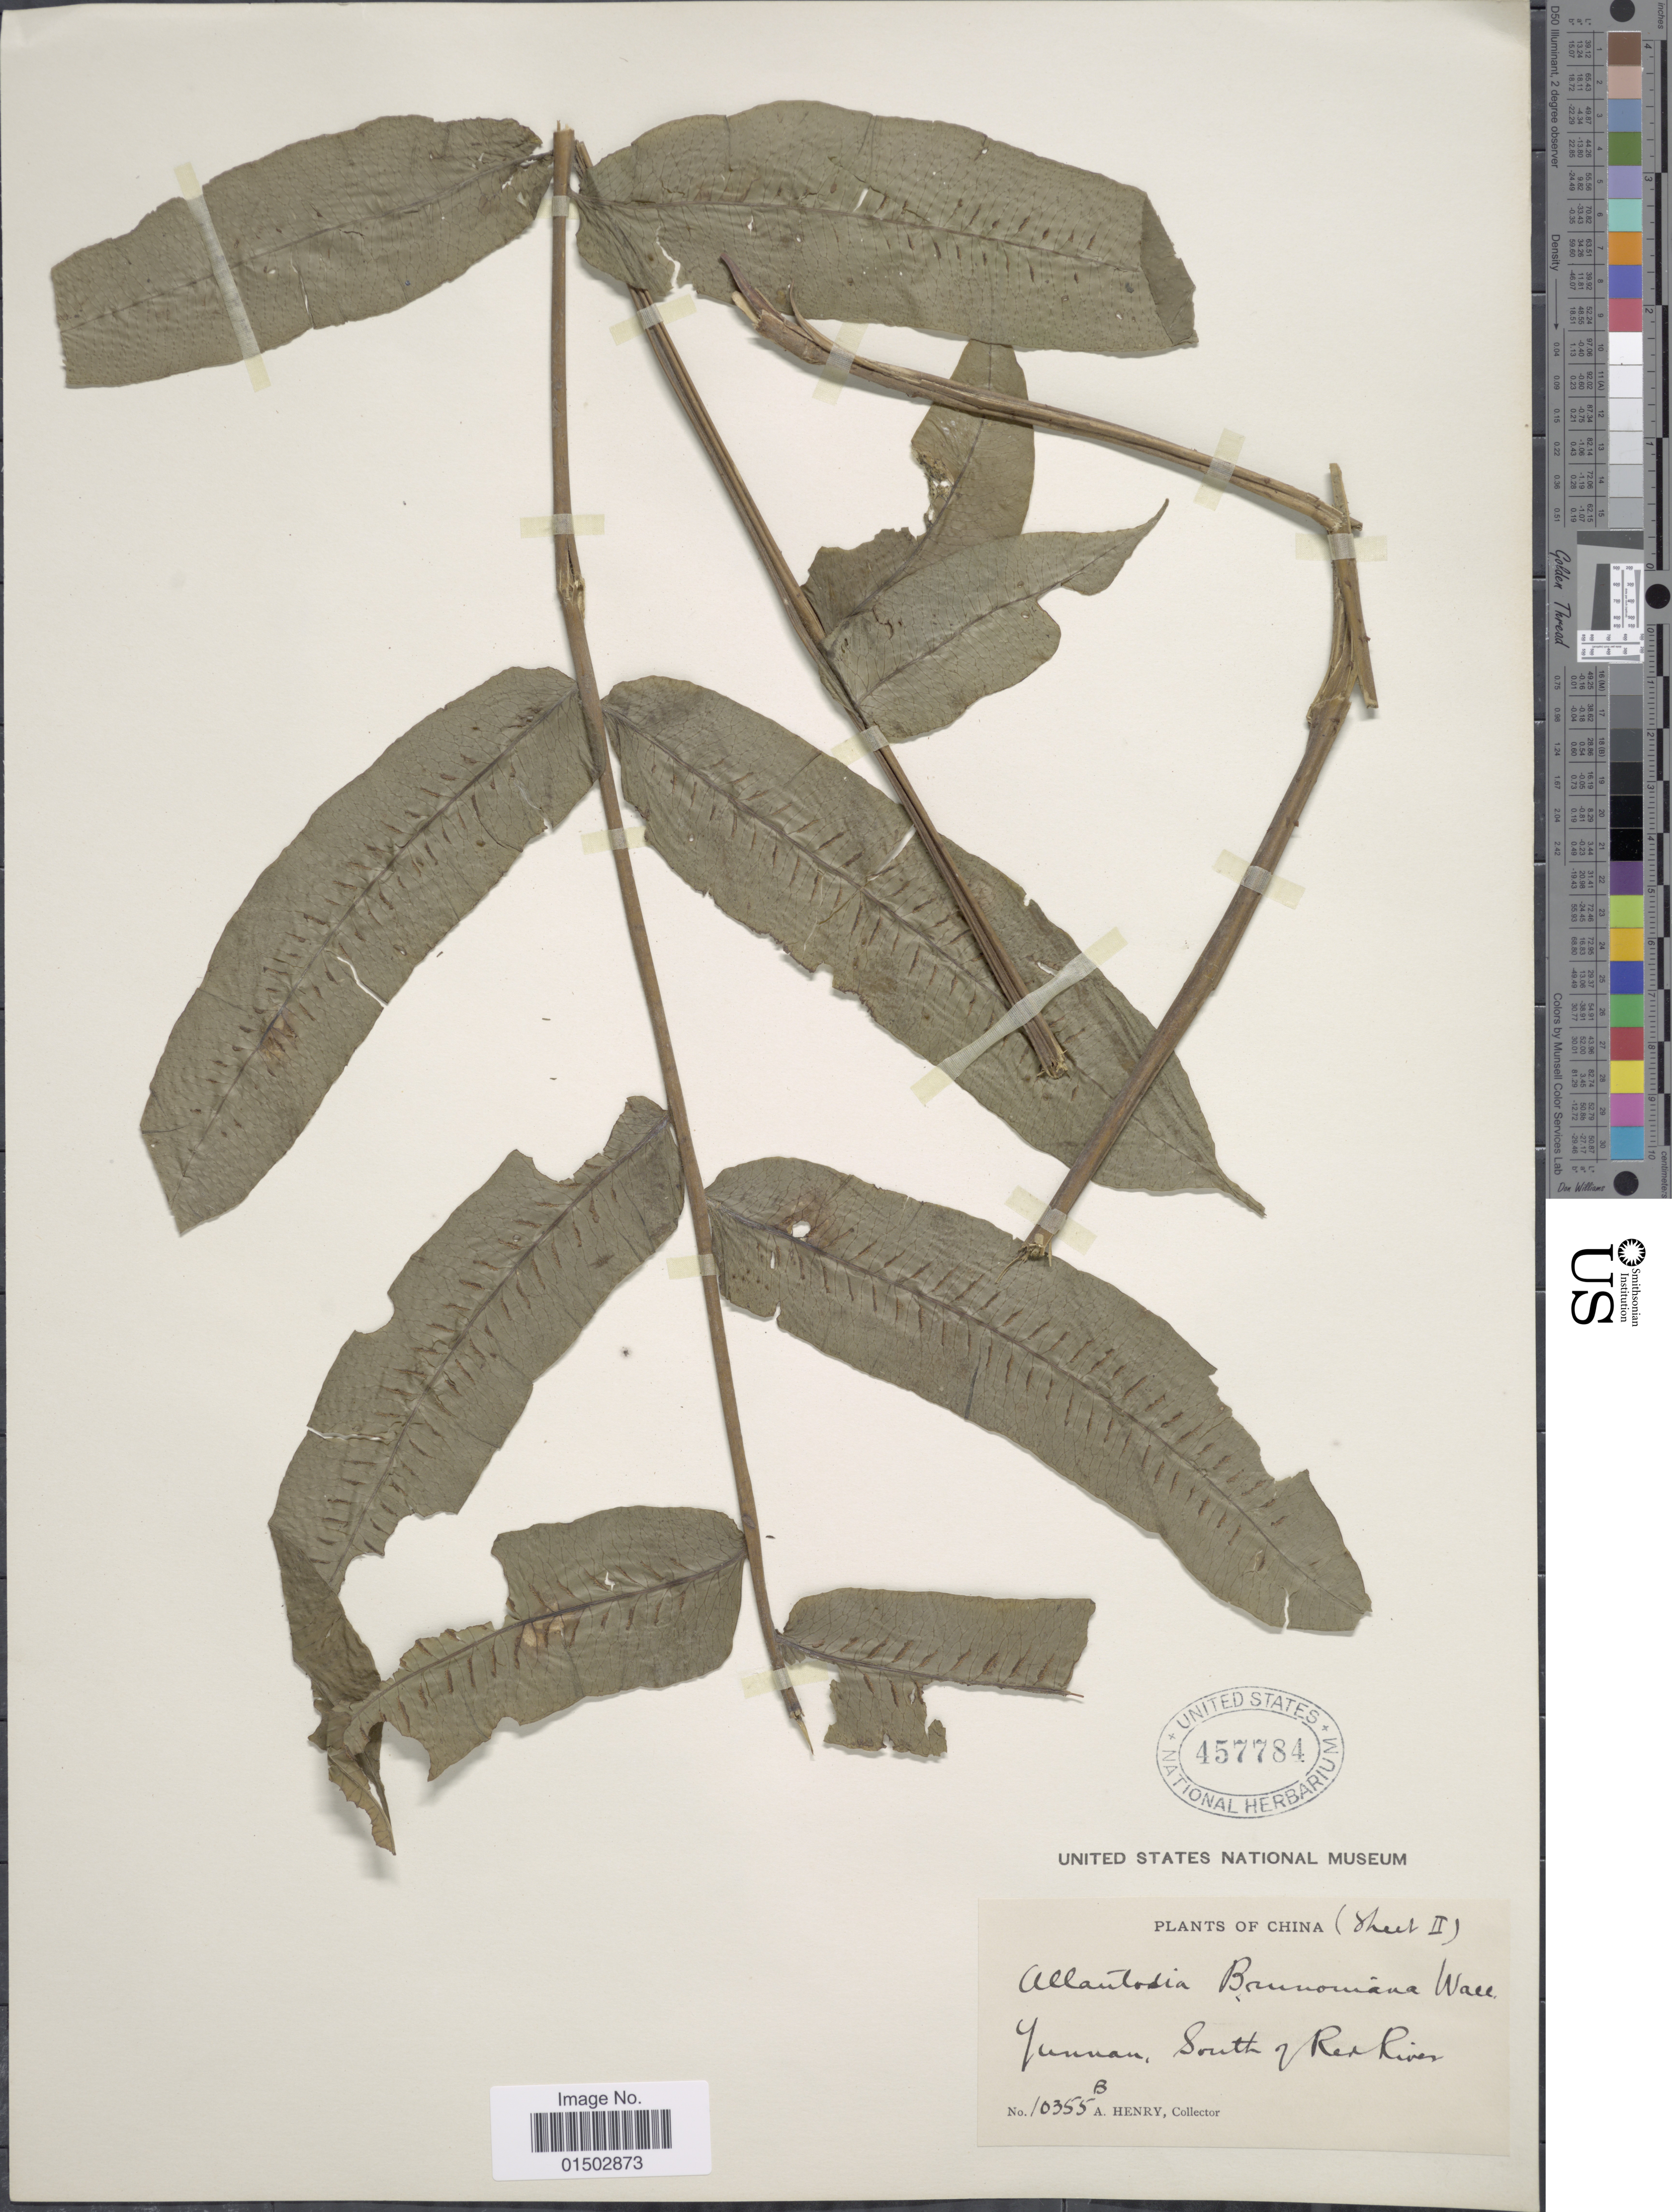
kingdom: Plantae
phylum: Tracheophyta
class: Polypodiopsida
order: Polypodiales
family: Diplaziopsidaceae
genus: Diplaziopsis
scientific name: Diplaziopsis javanica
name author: (Blume) C. Chr.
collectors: A. Henry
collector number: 10355 B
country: China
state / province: Yunnan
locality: South of Red River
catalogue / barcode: US 457784